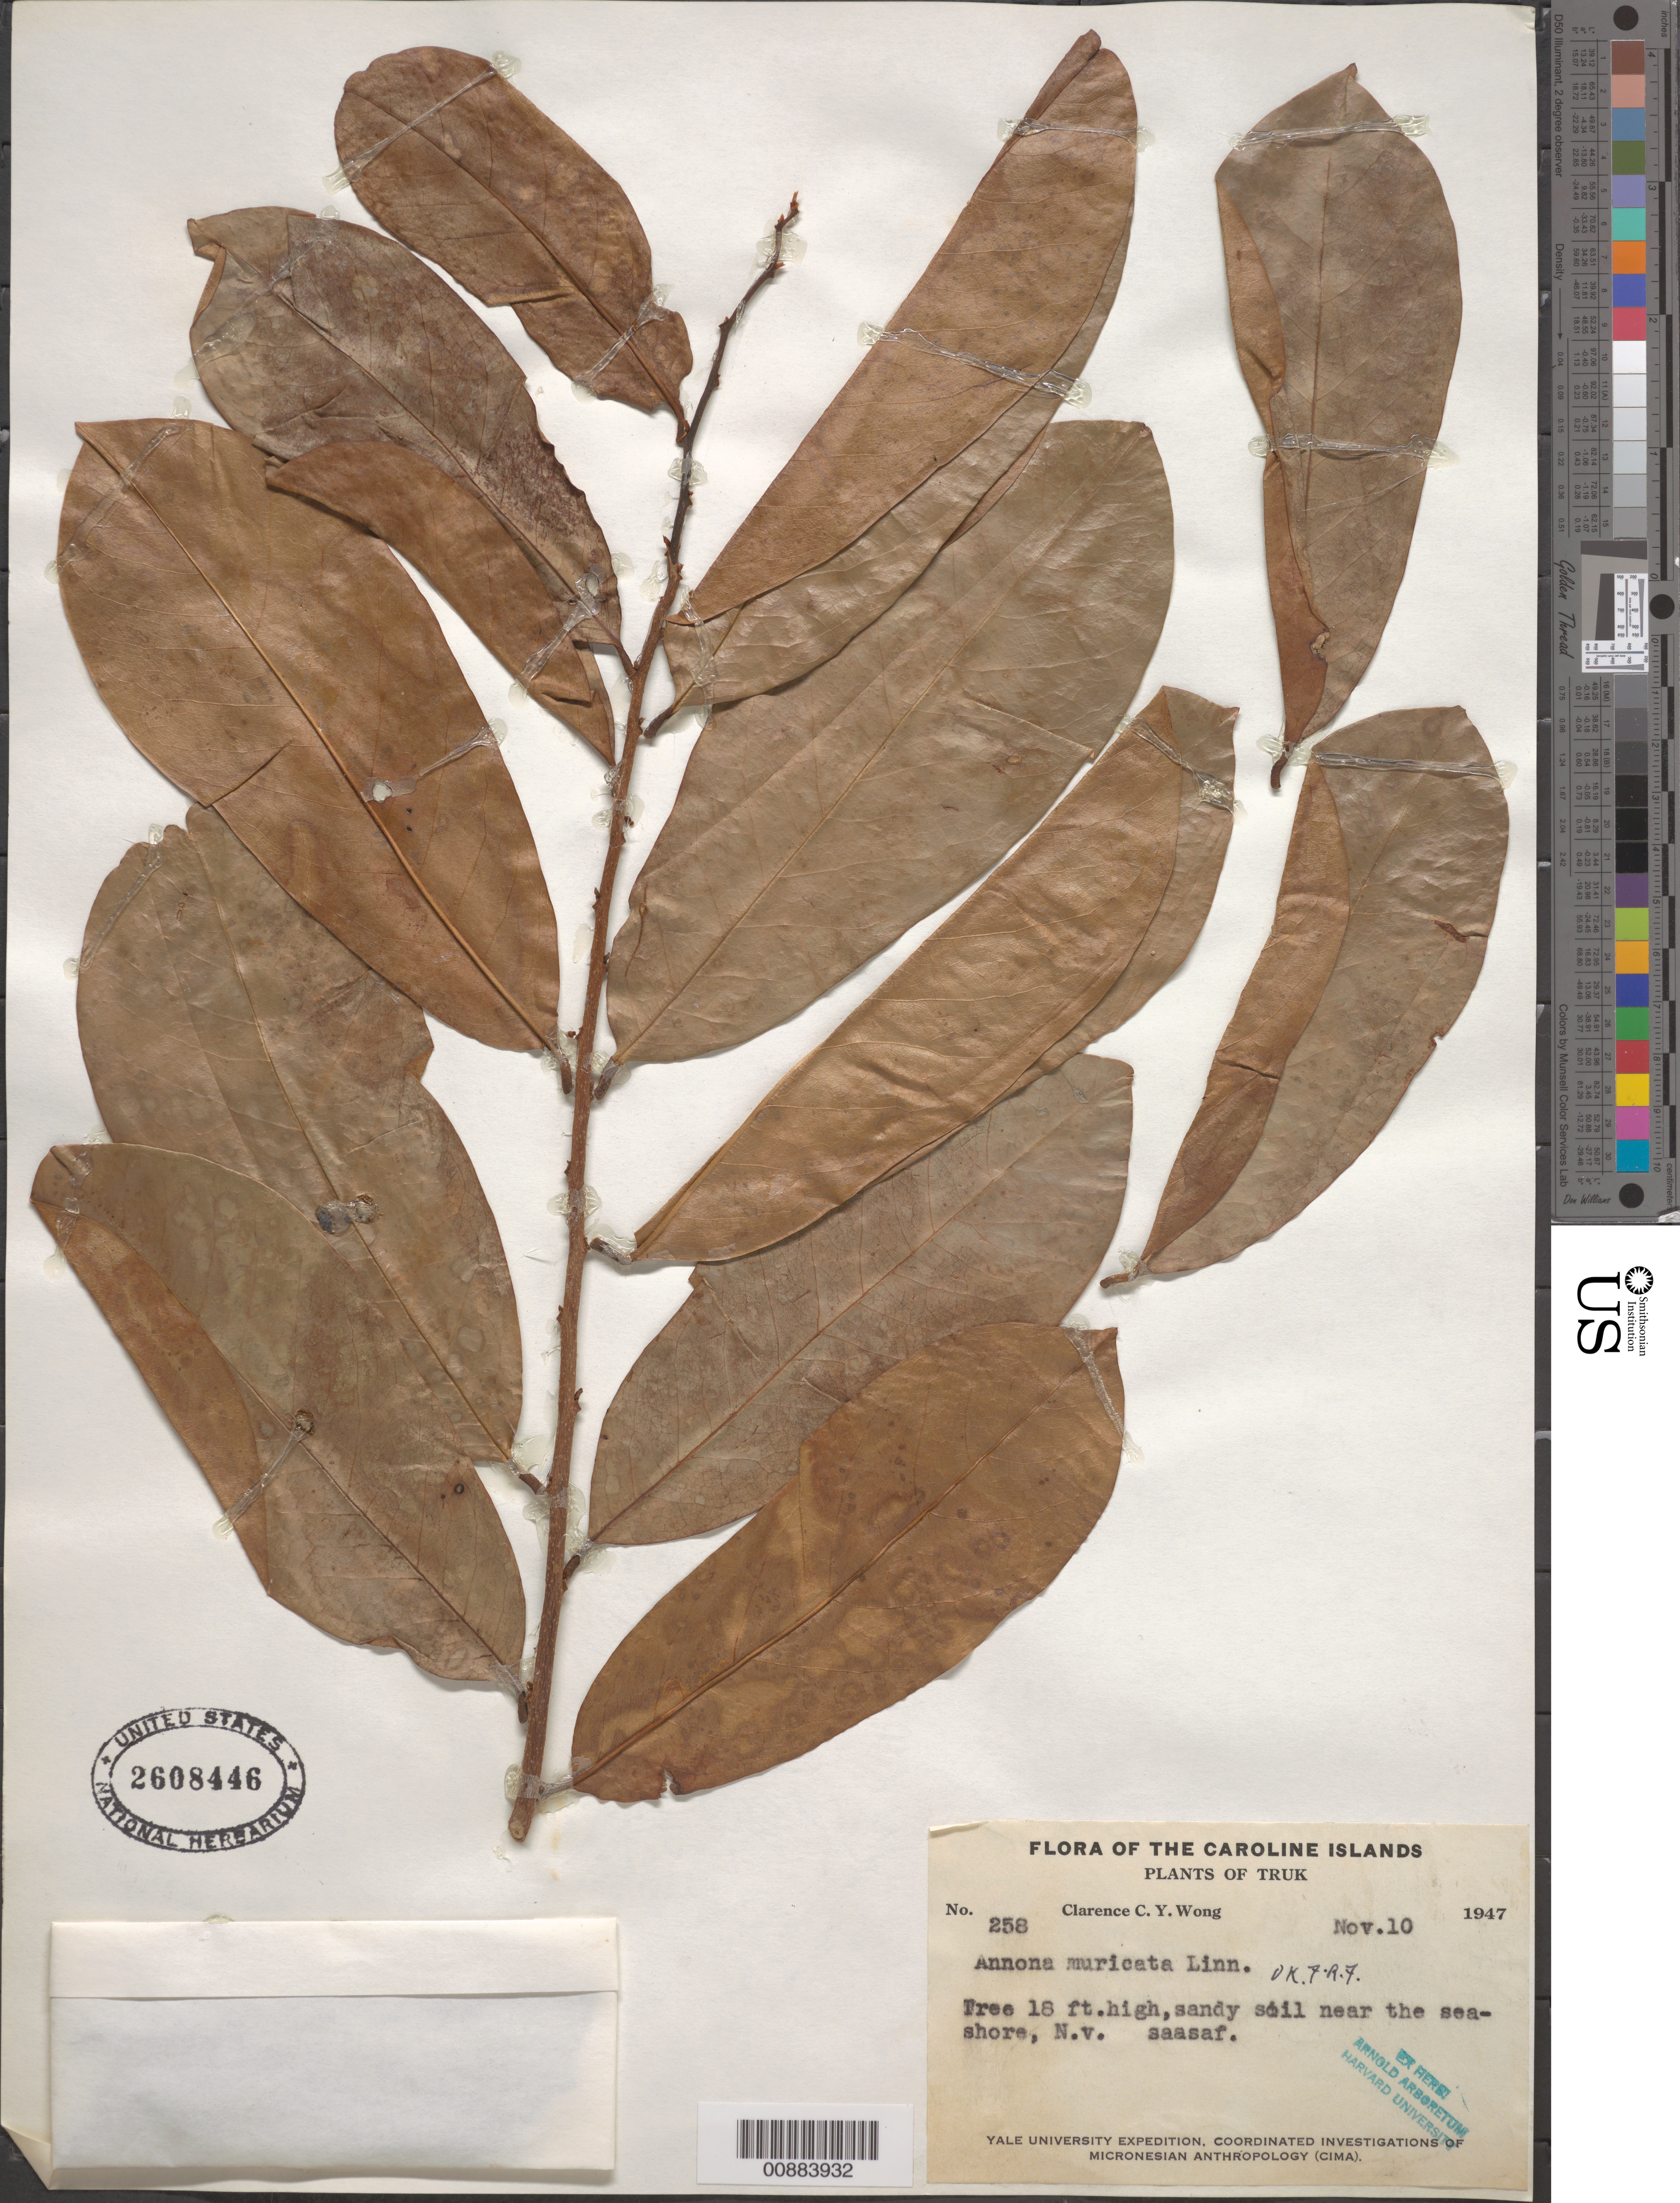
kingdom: Plantae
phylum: Tracheophyta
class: Magnoliopsida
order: Magnoliales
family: Annonaceae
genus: Annona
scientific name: Annona muricata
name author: L.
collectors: C. Wong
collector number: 258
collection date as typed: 10 Nov 1947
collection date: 1947-11-10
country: Micronesia, Federated States of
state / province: Truk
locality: Near the seashore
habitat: Sandy soil near the seashore.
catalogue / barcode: US 2608446